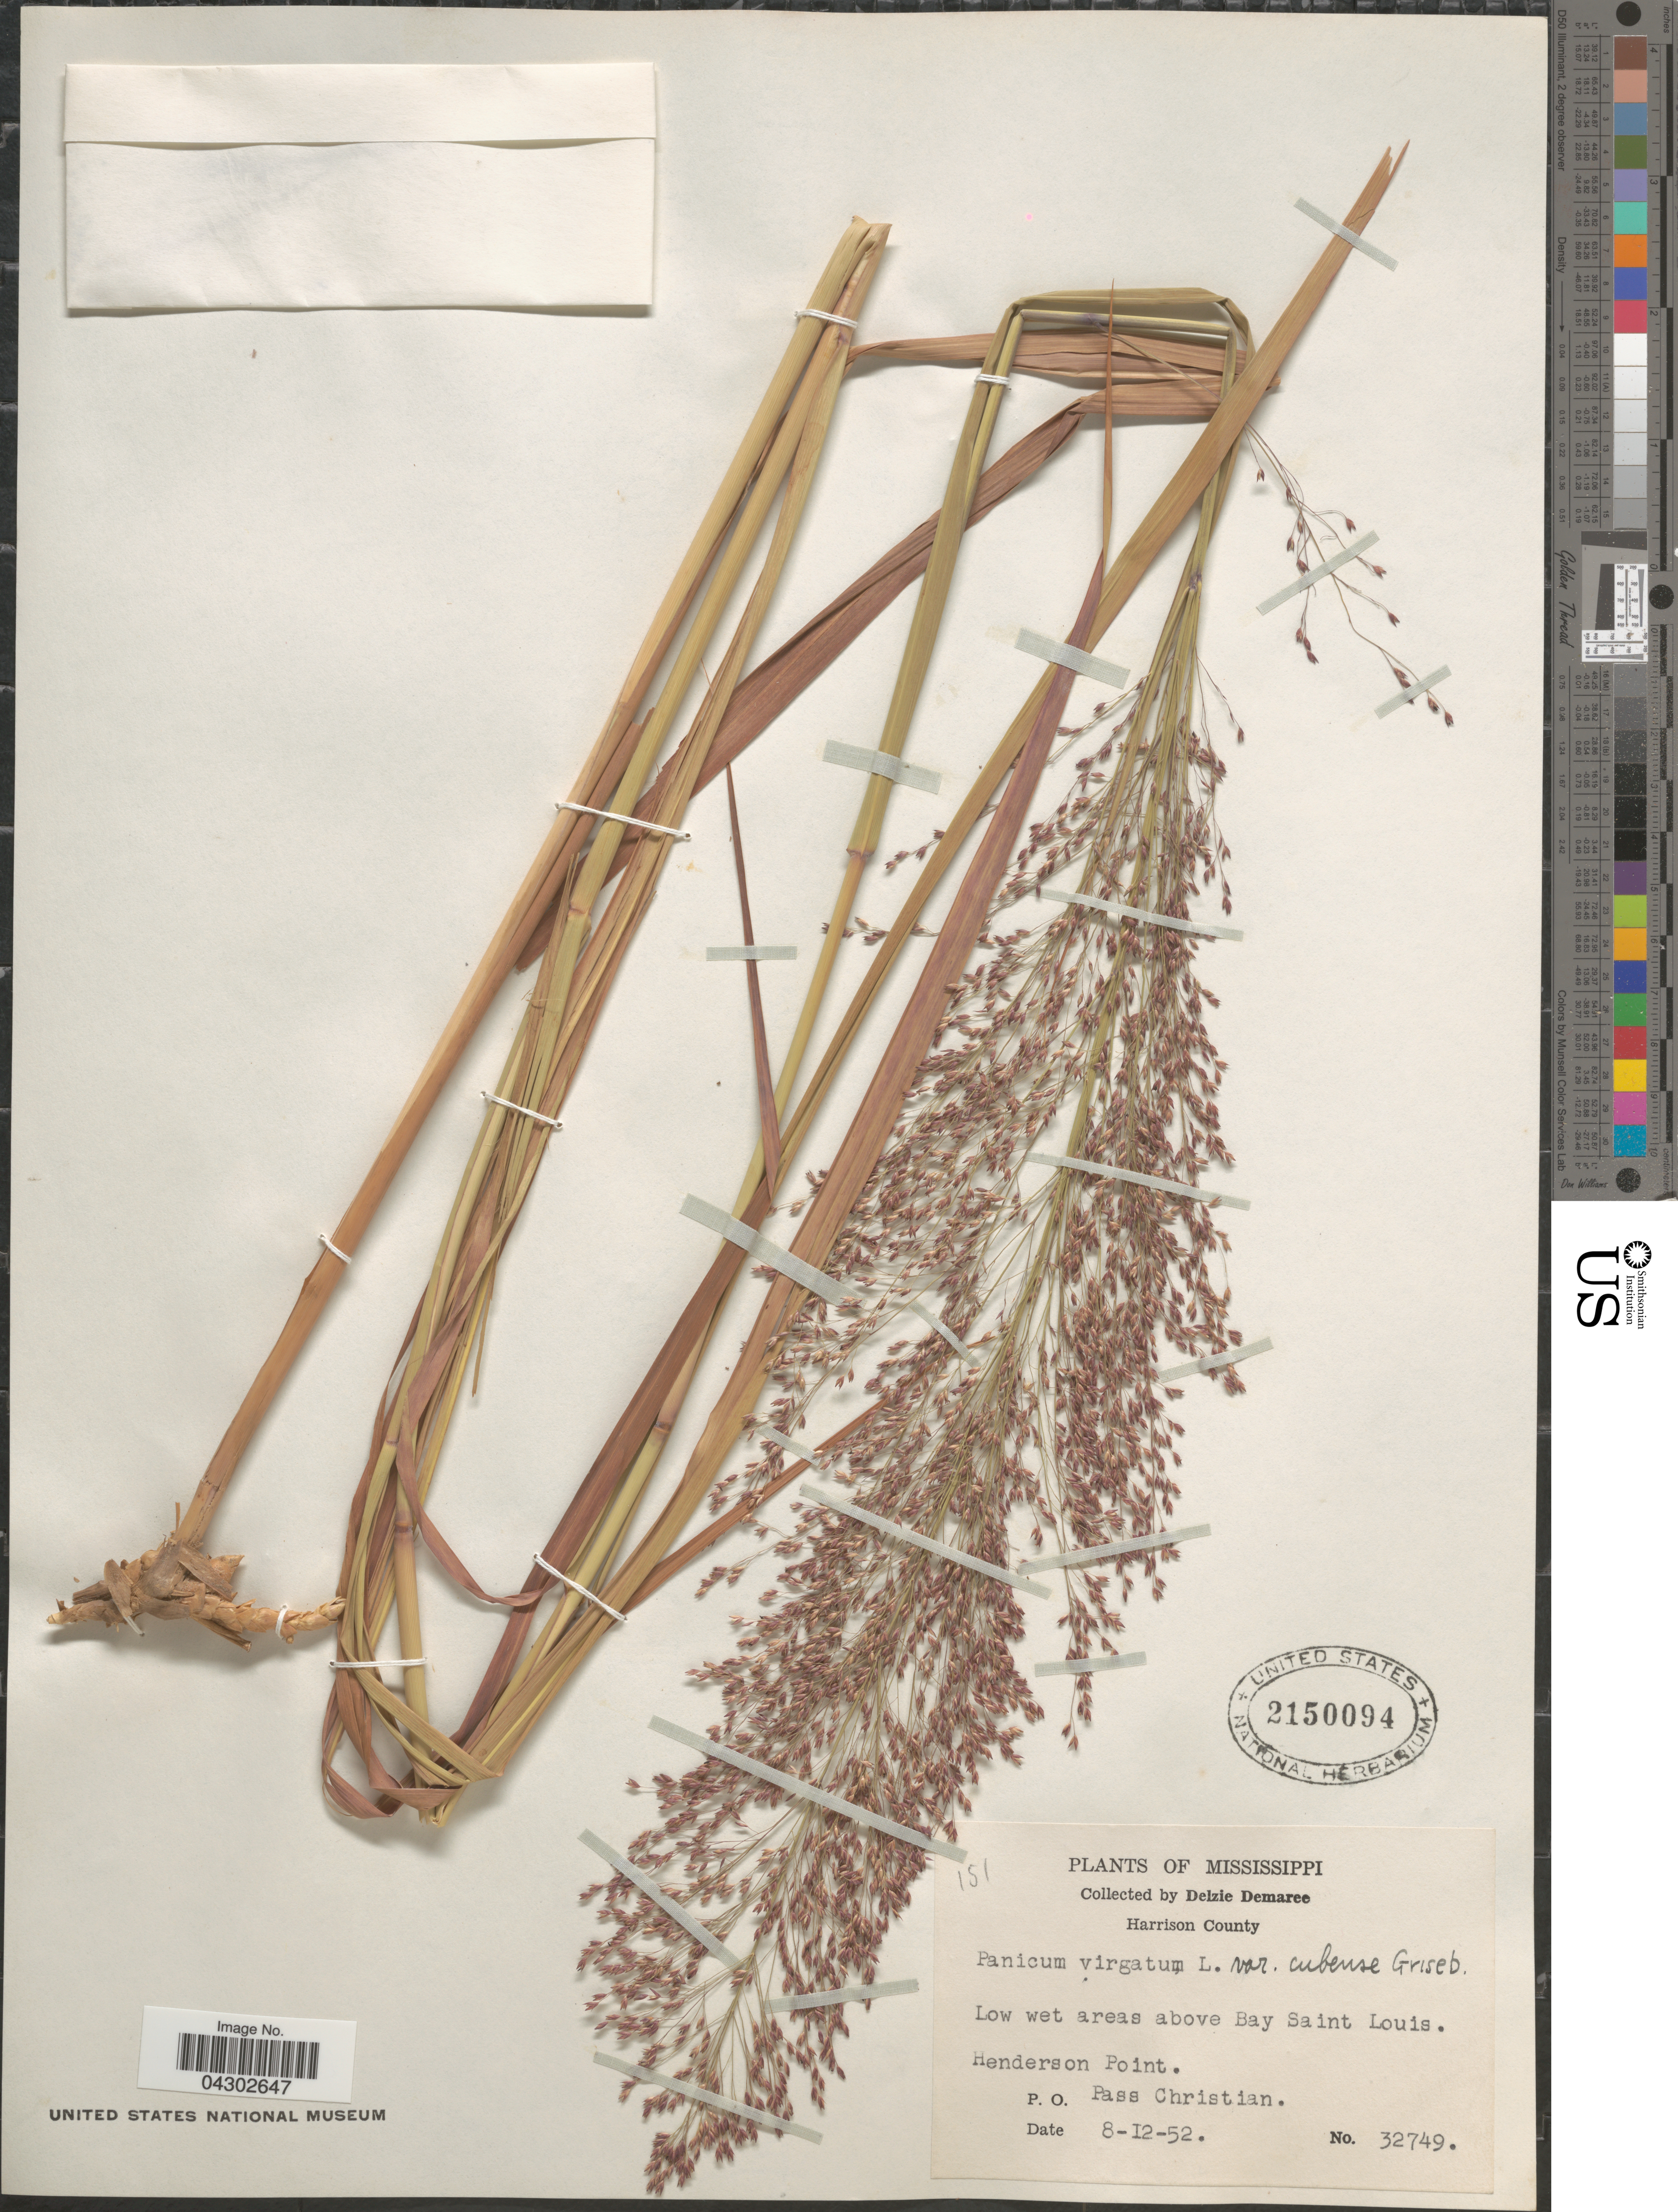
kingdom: Plantae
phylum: Tracheophyta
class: Liliopsida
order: Poales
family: Poaceae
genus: Panicum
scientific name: Panicum virgatum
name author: L.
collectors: D. Demaree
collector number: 32749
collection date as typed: Transcribed d/m/y: 12/8/52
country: United States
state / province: Mississippi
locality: Harrison County. Low wet areas above Bay Saint Louis. Henderson Point. P. O. Pass Christian.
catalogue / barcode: US 2150094